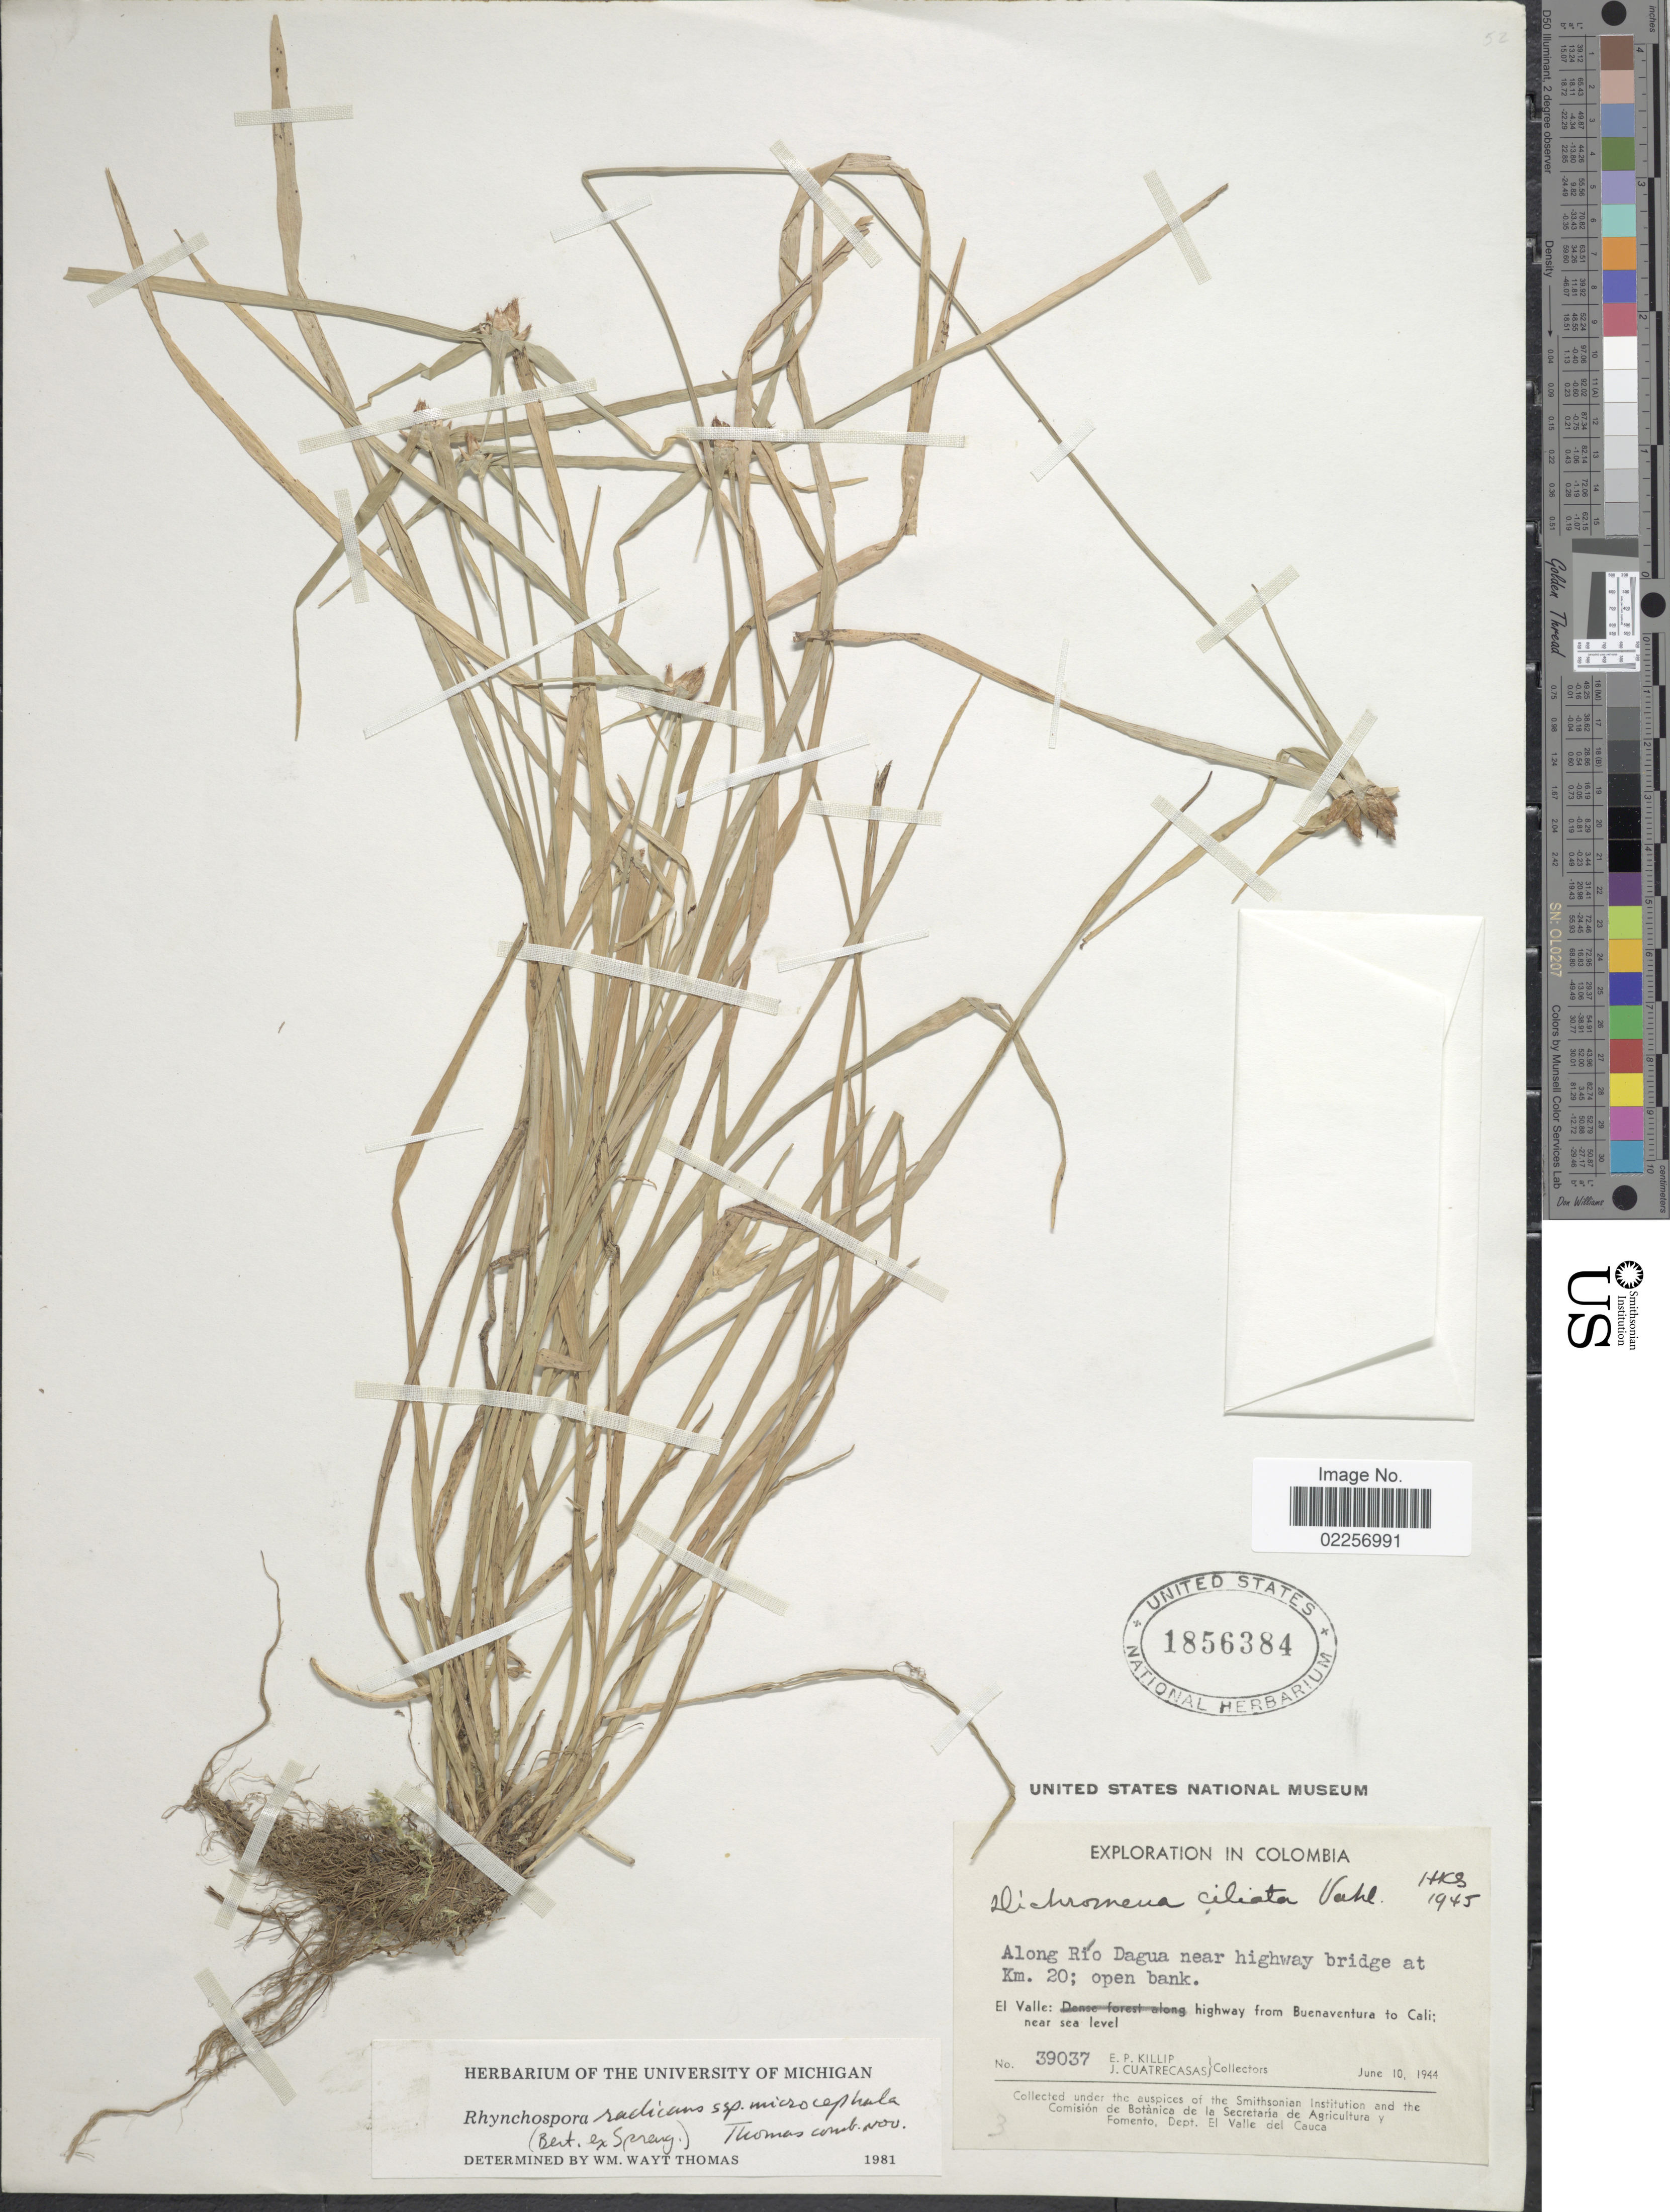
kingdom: Plantae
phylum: Tracheophyta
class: Liliopsida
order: Poales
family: Cyperaceae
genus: Rhynchospora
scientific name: Rhynchospora radicans subsp. microcephala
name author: (Bertero ex Spreng.) W.W. Thomas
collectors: E. P. Killip & J. Cuatrecasas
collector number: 39037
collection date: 1944-06-10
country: Colombia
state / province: Valle del Cauca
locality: Along Rio Dagua near highway bridge at Km. 20. El Valle: highway from Buenaventura to Cali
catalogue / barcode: US 1856384